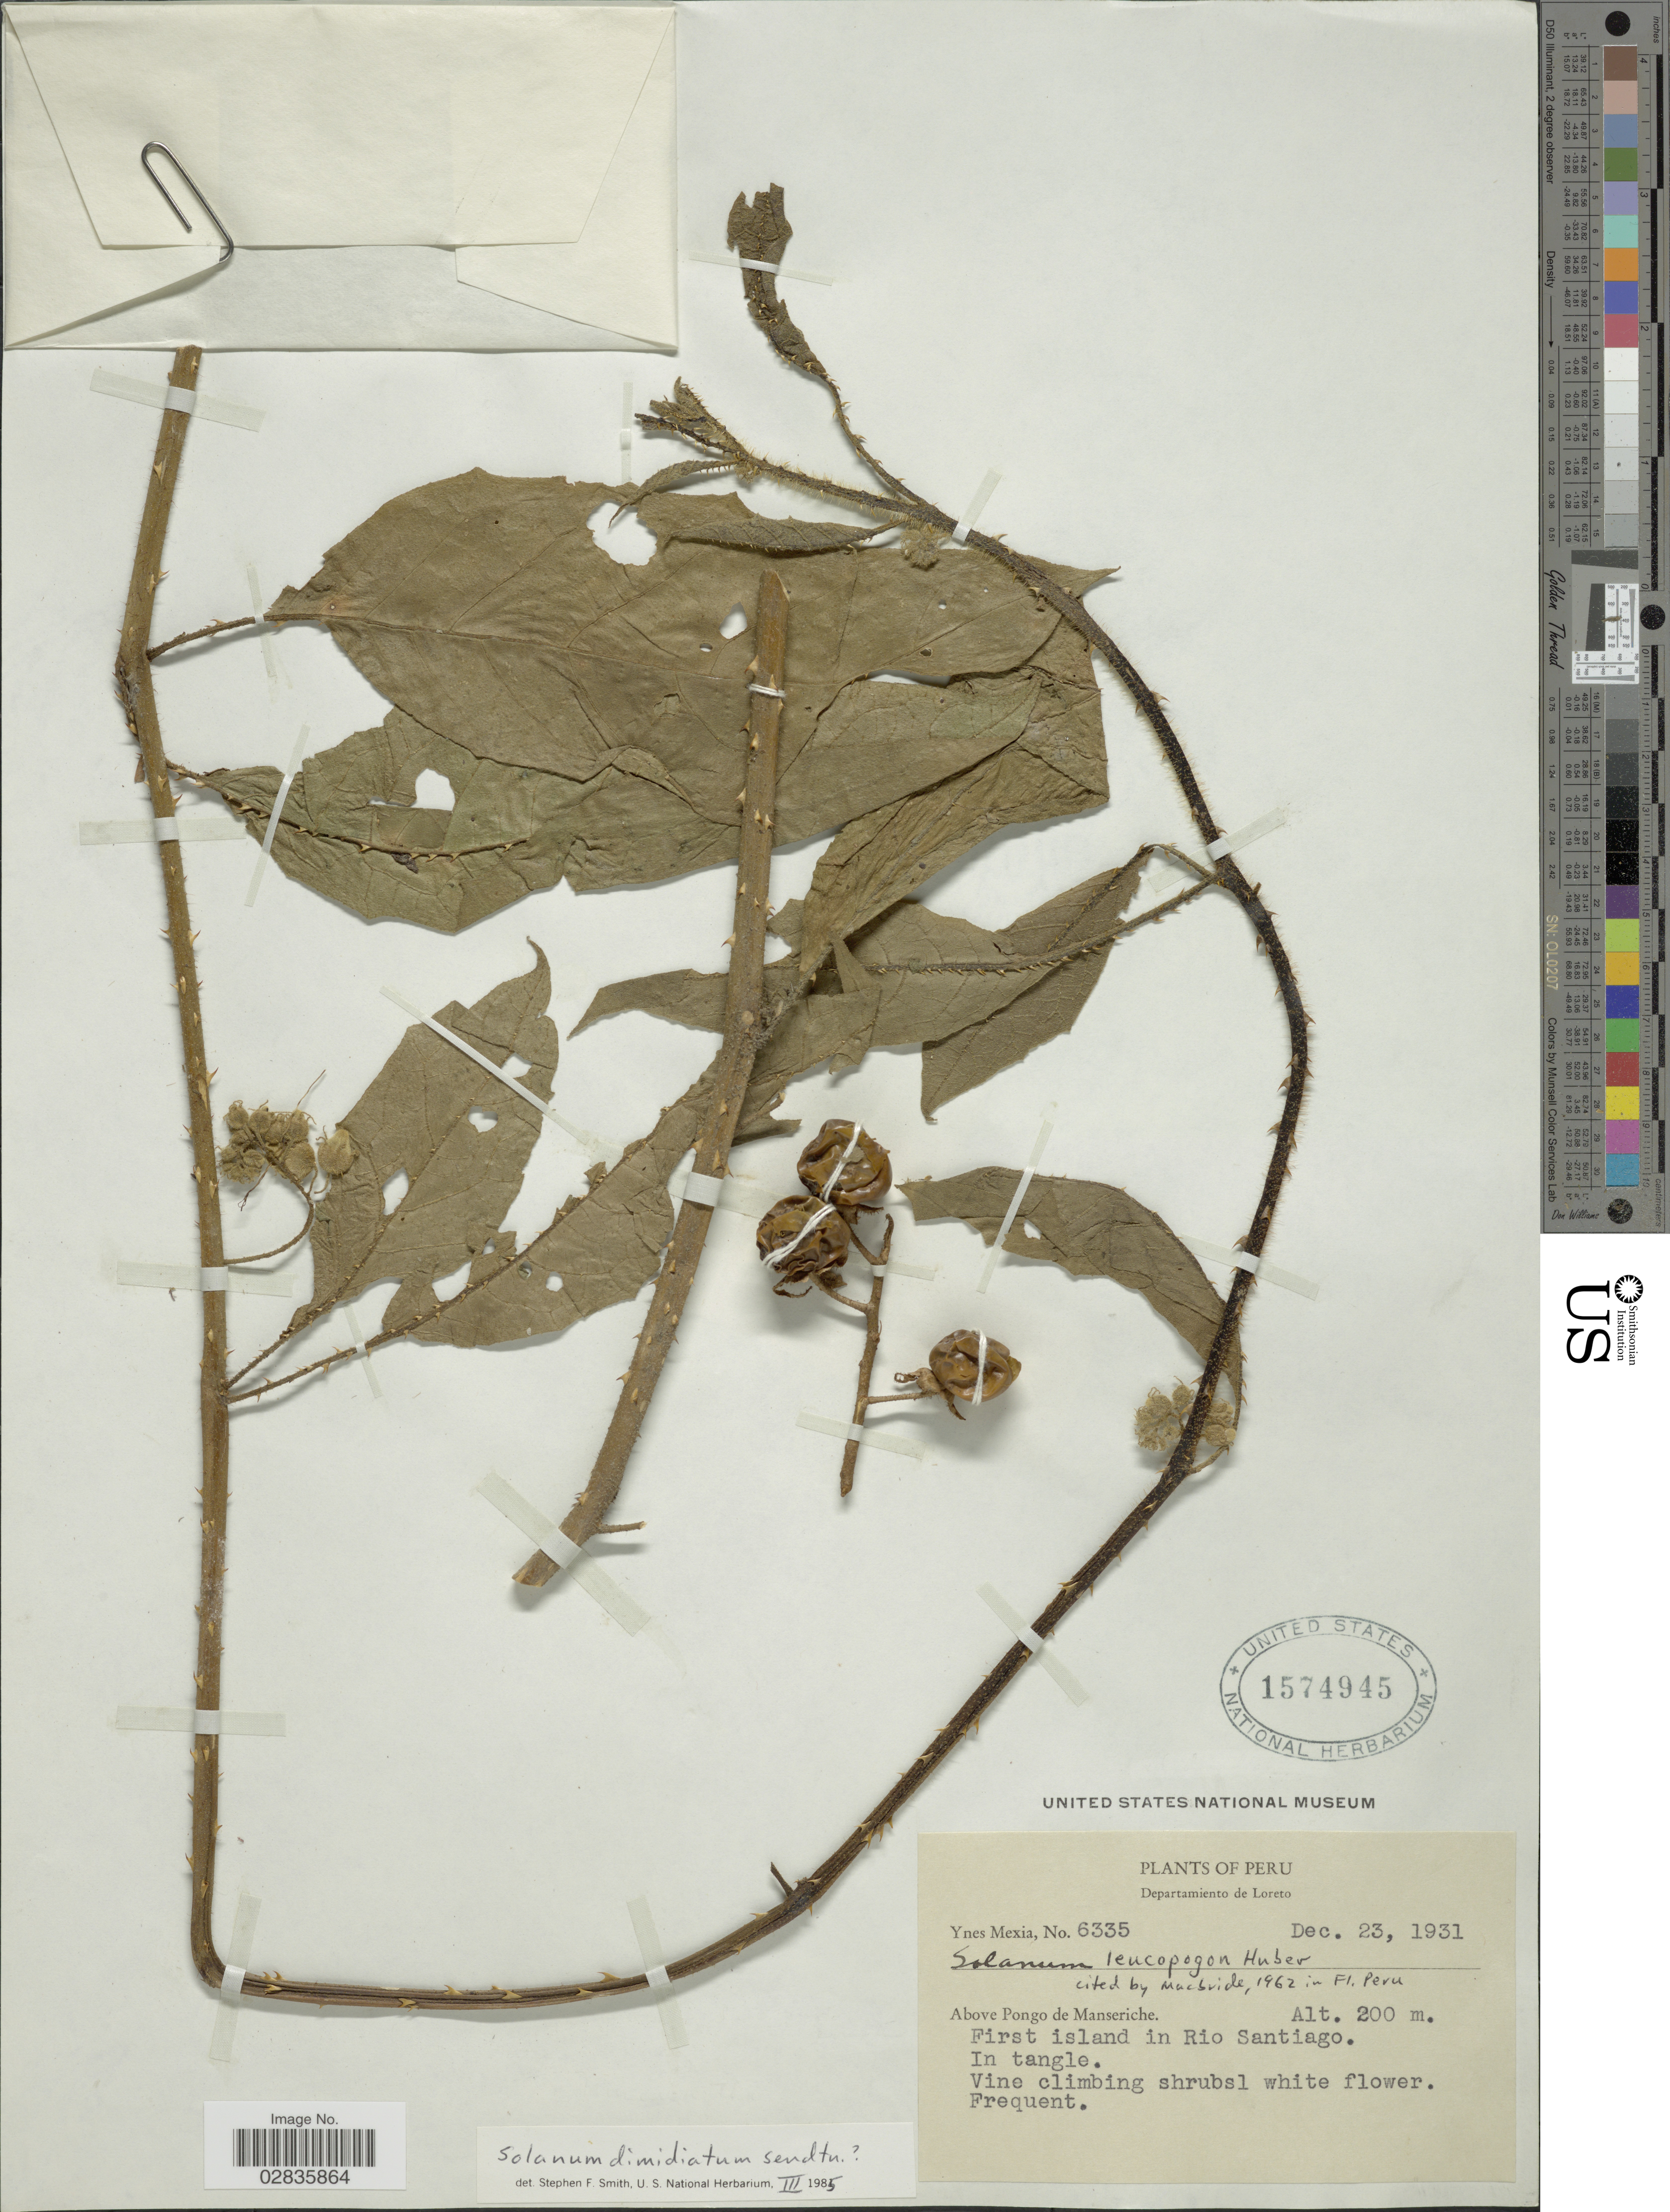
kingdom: Plantae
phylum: Tracheophyta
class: Magnoliopsida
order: Solanales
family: Solanaceae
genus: Solanum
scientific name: Solanum dimidiatum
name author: Raf.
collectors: Y. Mexia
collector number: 6335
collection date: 1931-12-23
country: Peru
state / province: Loreto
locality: Departamento de Loreto. Above Pongo de Manseriche. First island in Rio Santiago.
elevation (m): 200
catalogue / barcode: US 1574945